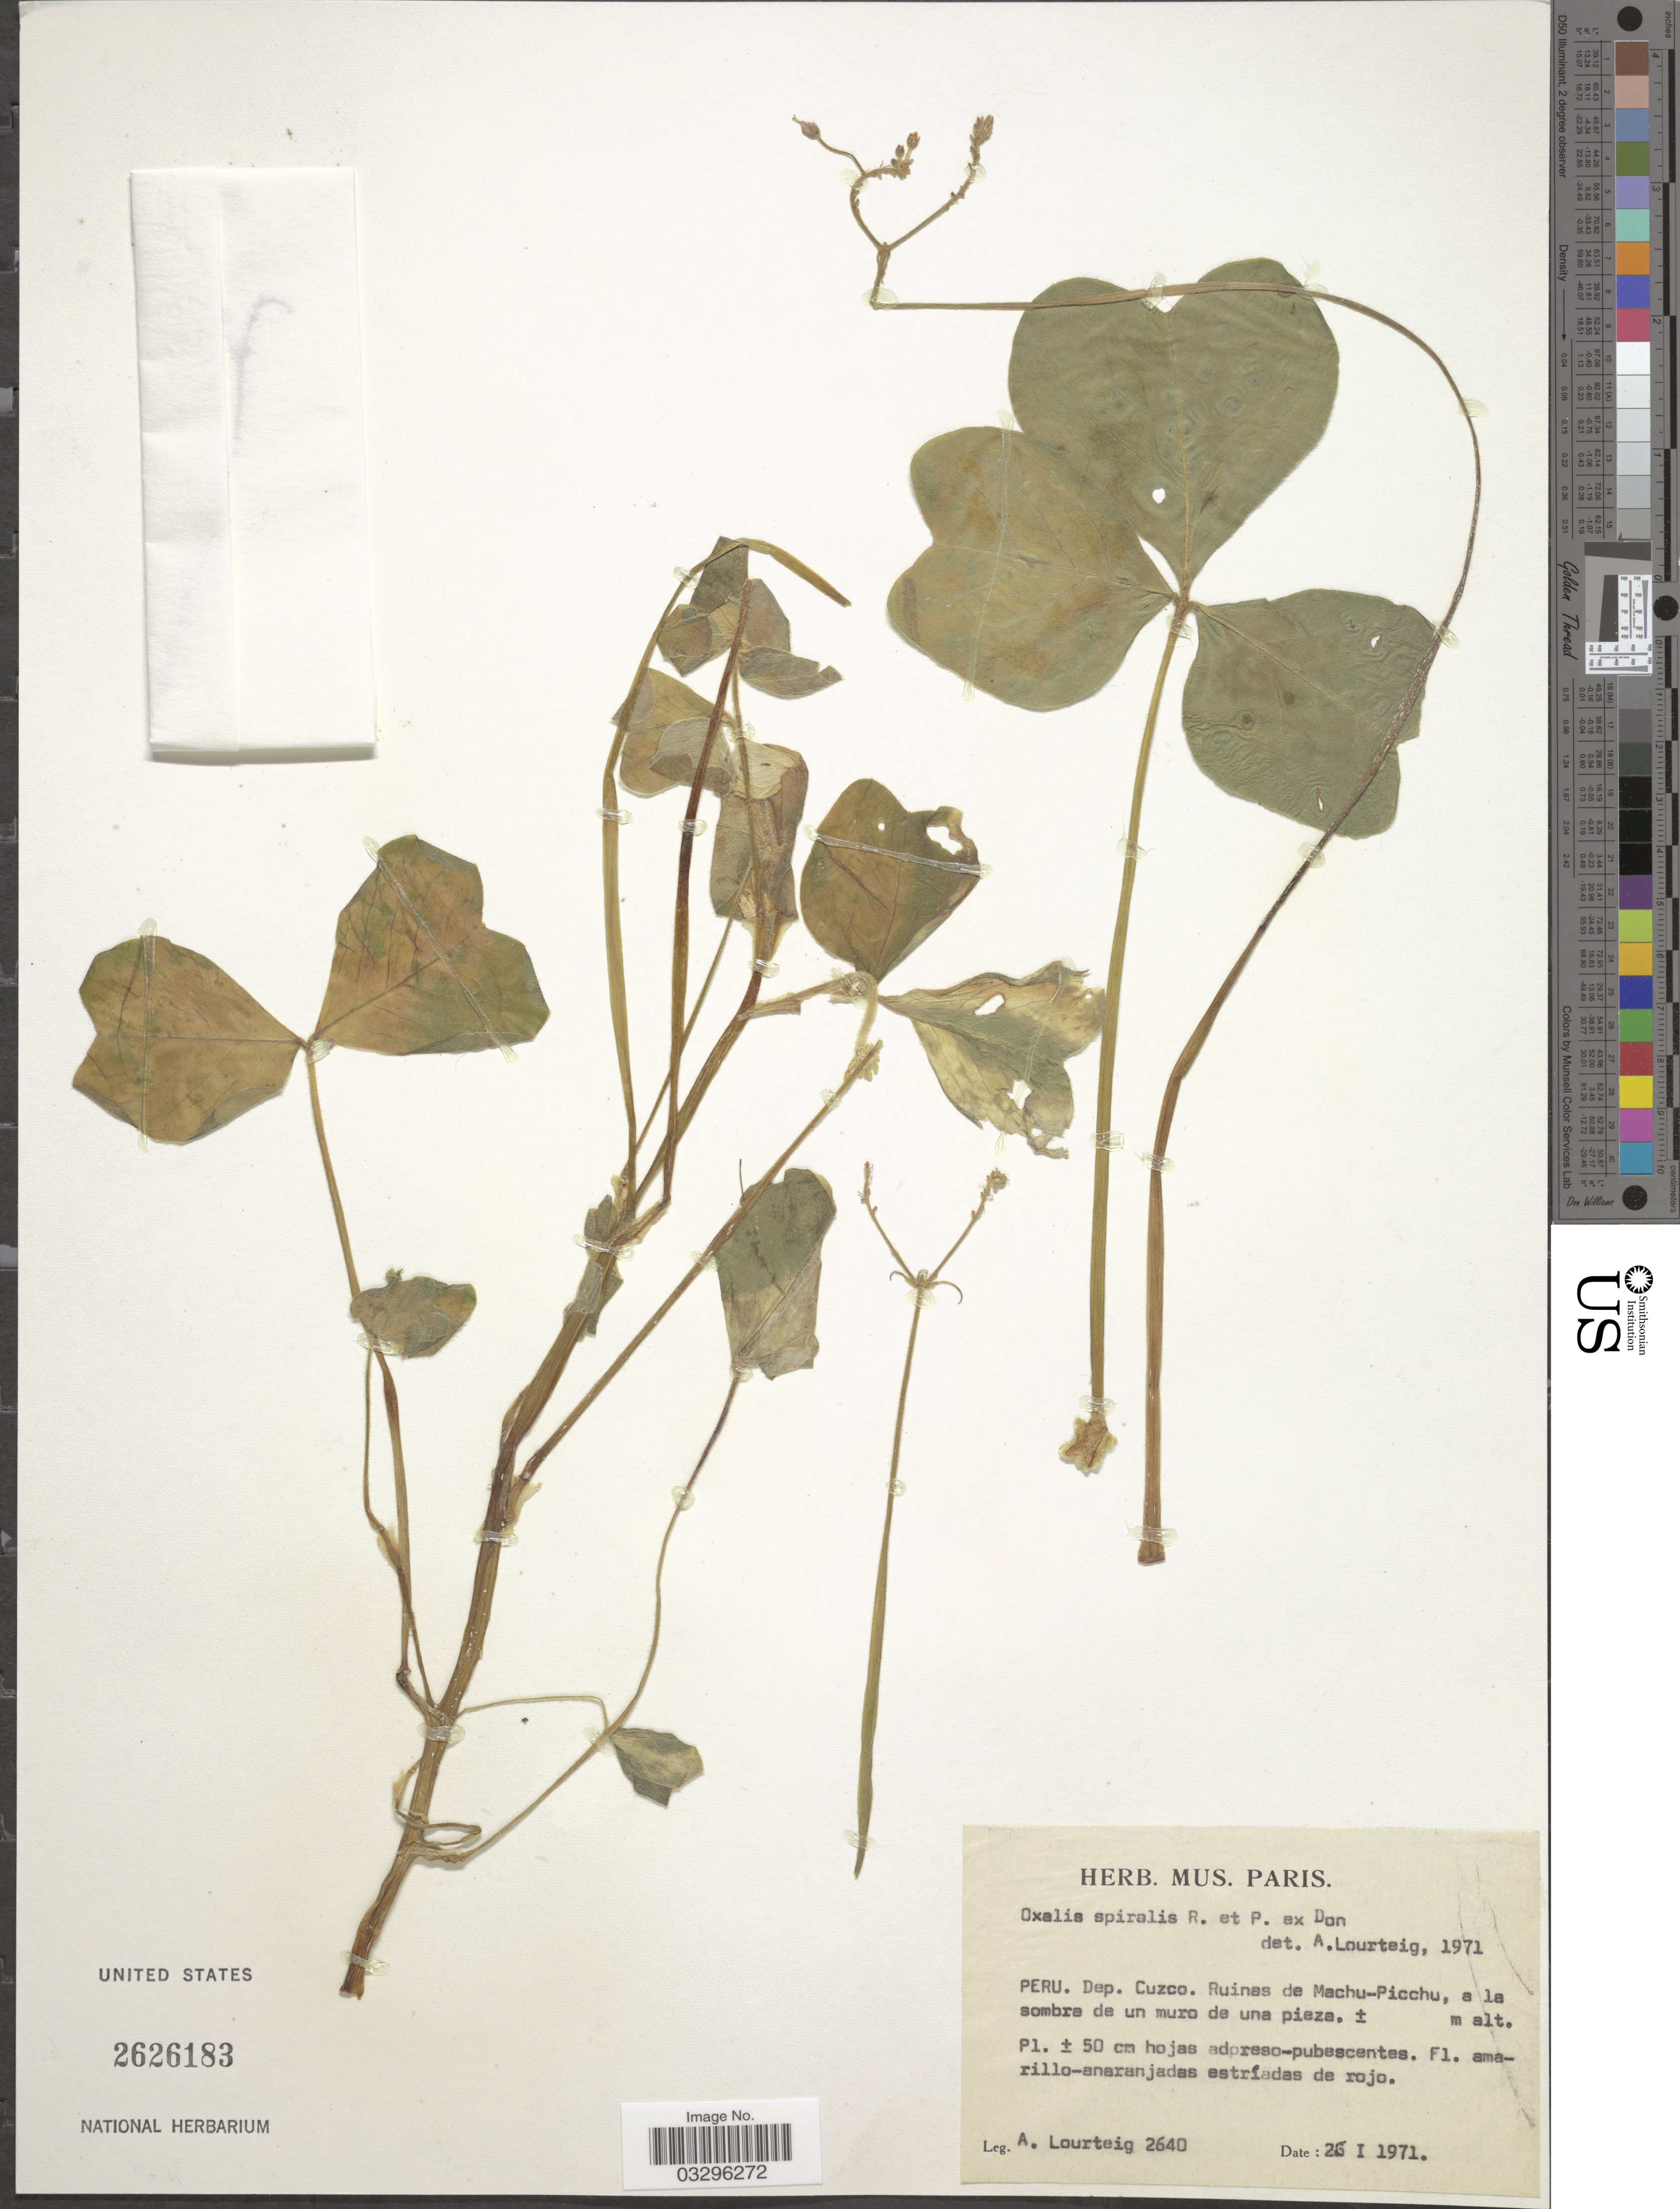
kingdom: Plantae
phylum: Tracheophyta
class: Magnoliopsida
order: Oxalidales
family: Oxalidaceae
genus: Oxalis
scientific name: Oxalis spiralis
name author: Ruiz & Pav. ex G. Don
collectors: A. Lourteig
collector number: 2640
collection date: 1971-01-26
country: Peru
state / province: Cusco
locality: Dep. Cuzco. Ruinas de Machu-Picchu, a la sombre de un muro de una pieza.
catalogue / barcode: US 2626183